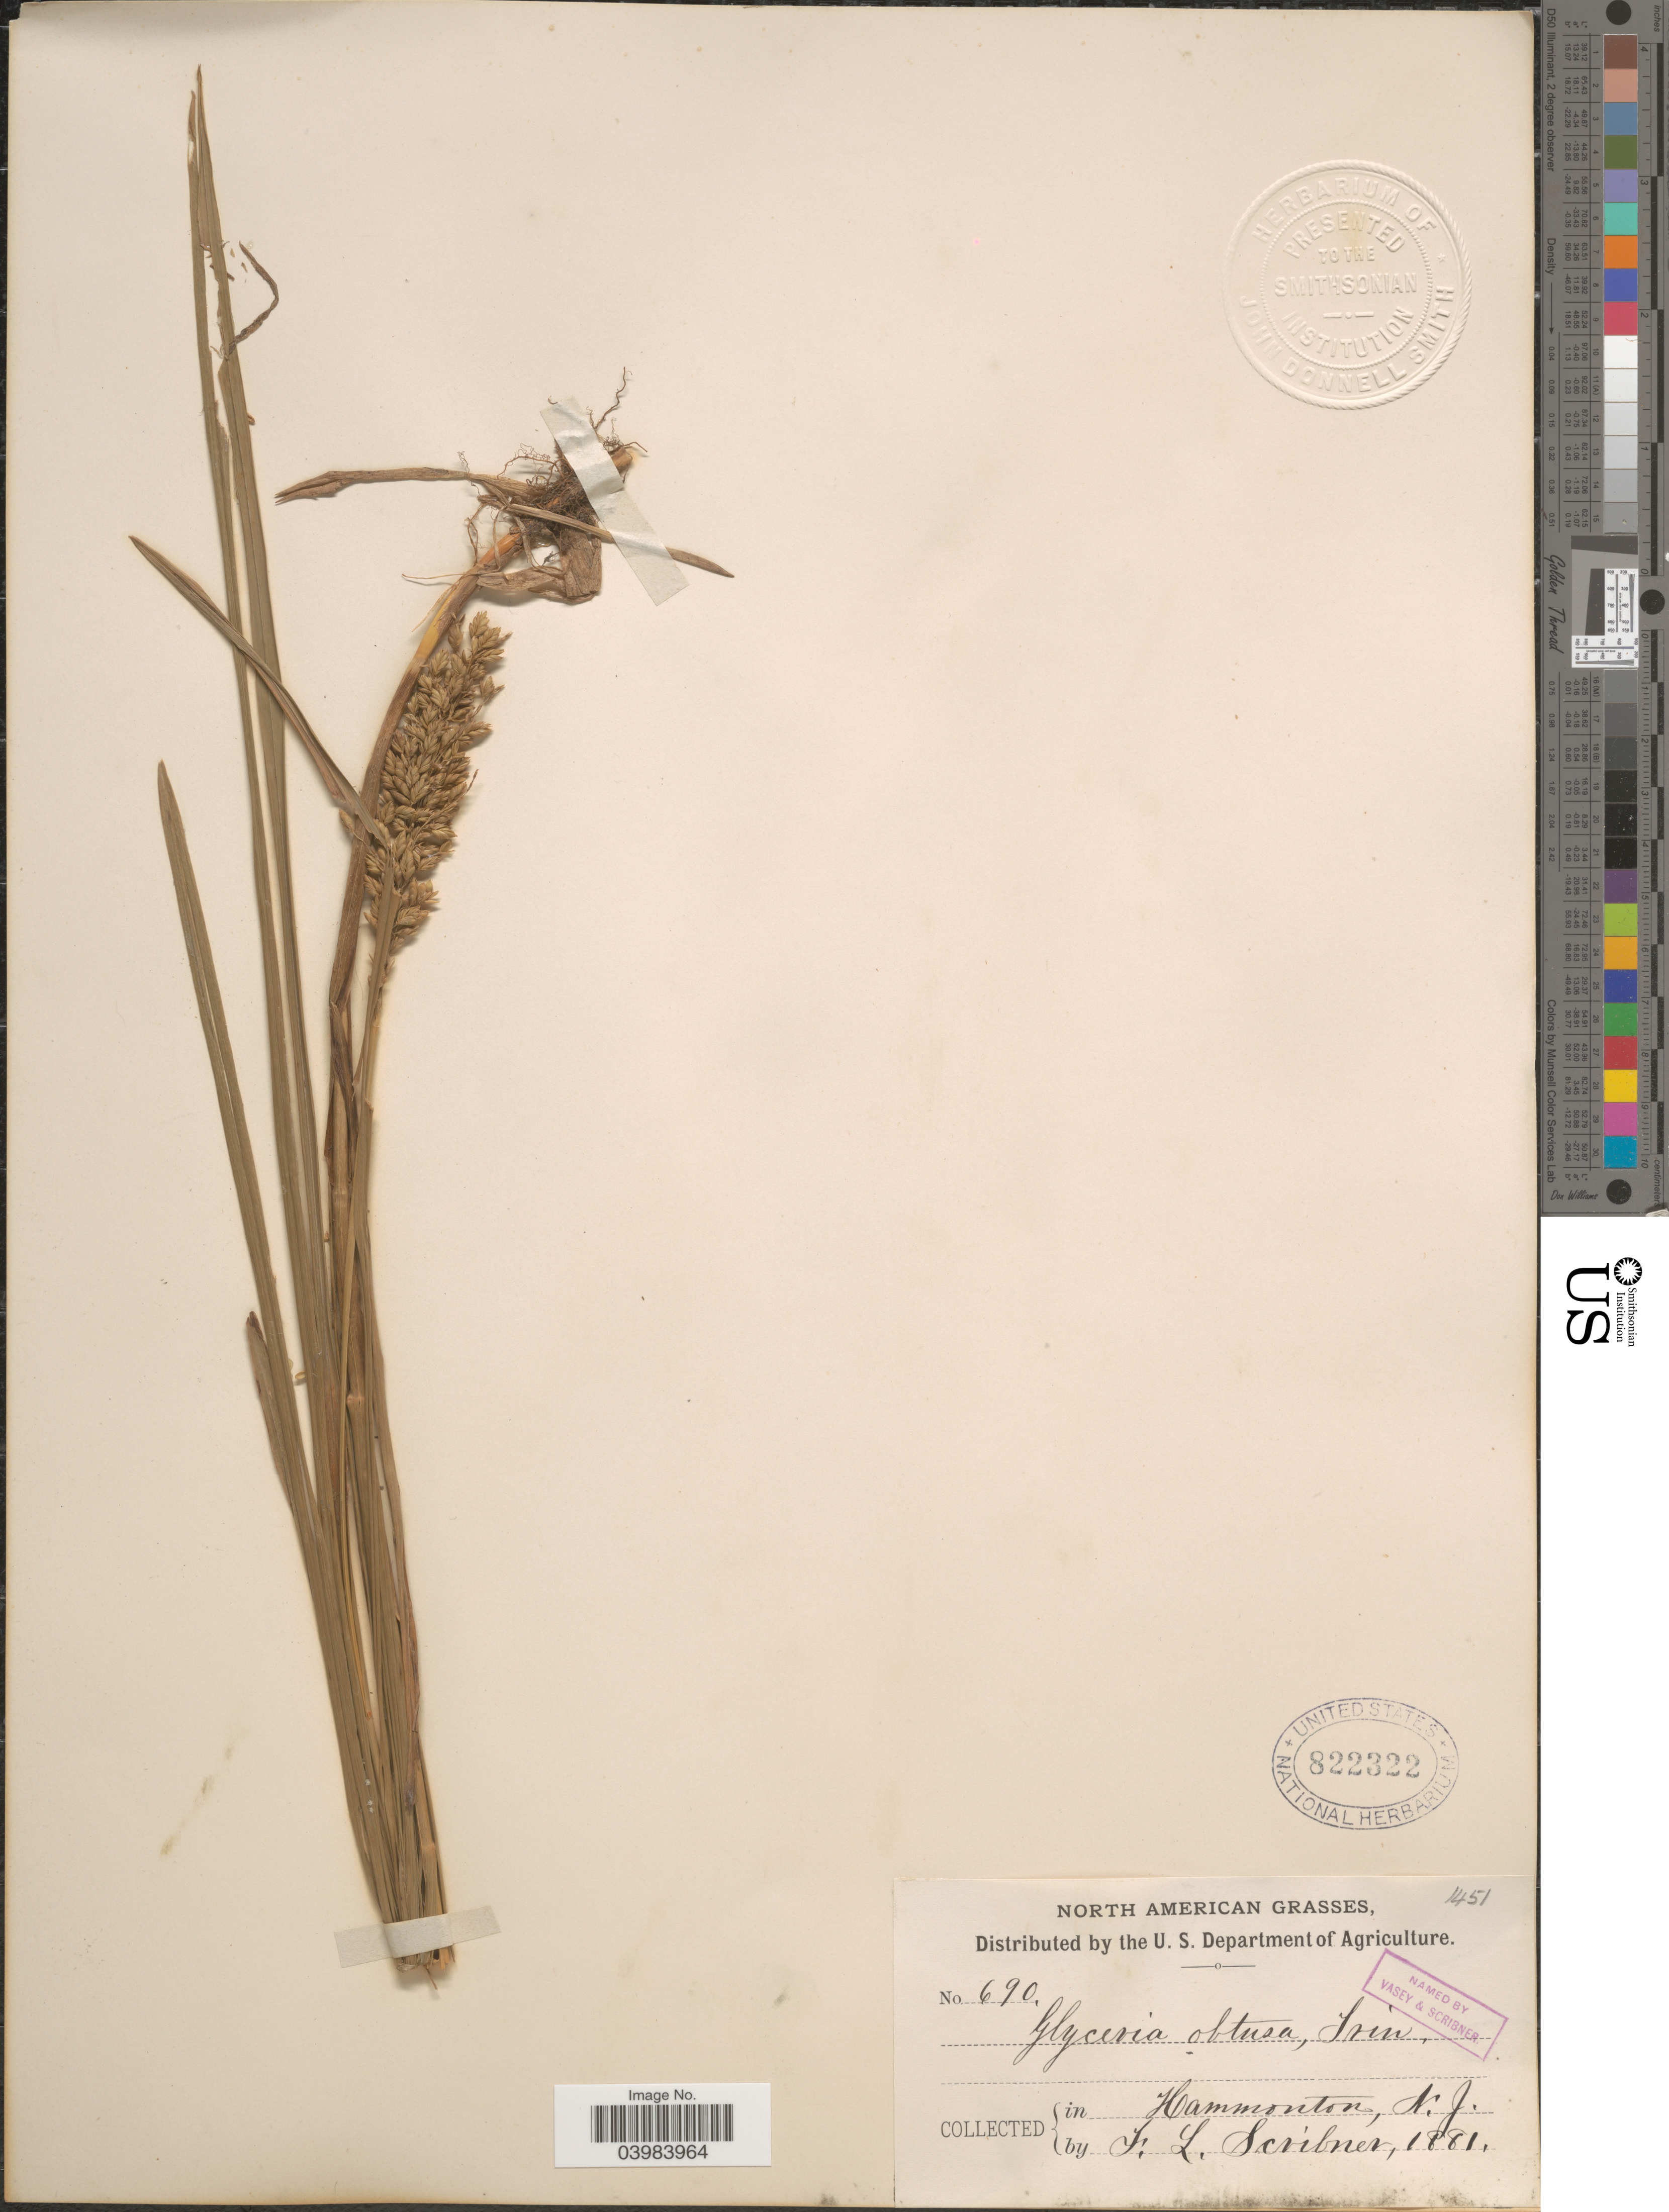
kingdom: Plantae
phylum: Tracheophyta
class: Liliopsida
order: Poales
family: Poaceae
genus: Glyceria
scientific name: Glyceria obtusa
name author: (Muhl.) Trin.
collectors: F. L. Scribner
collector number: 690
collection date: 1881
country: United States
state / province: New Jersey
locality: Hammonton.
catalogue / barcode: US 822322